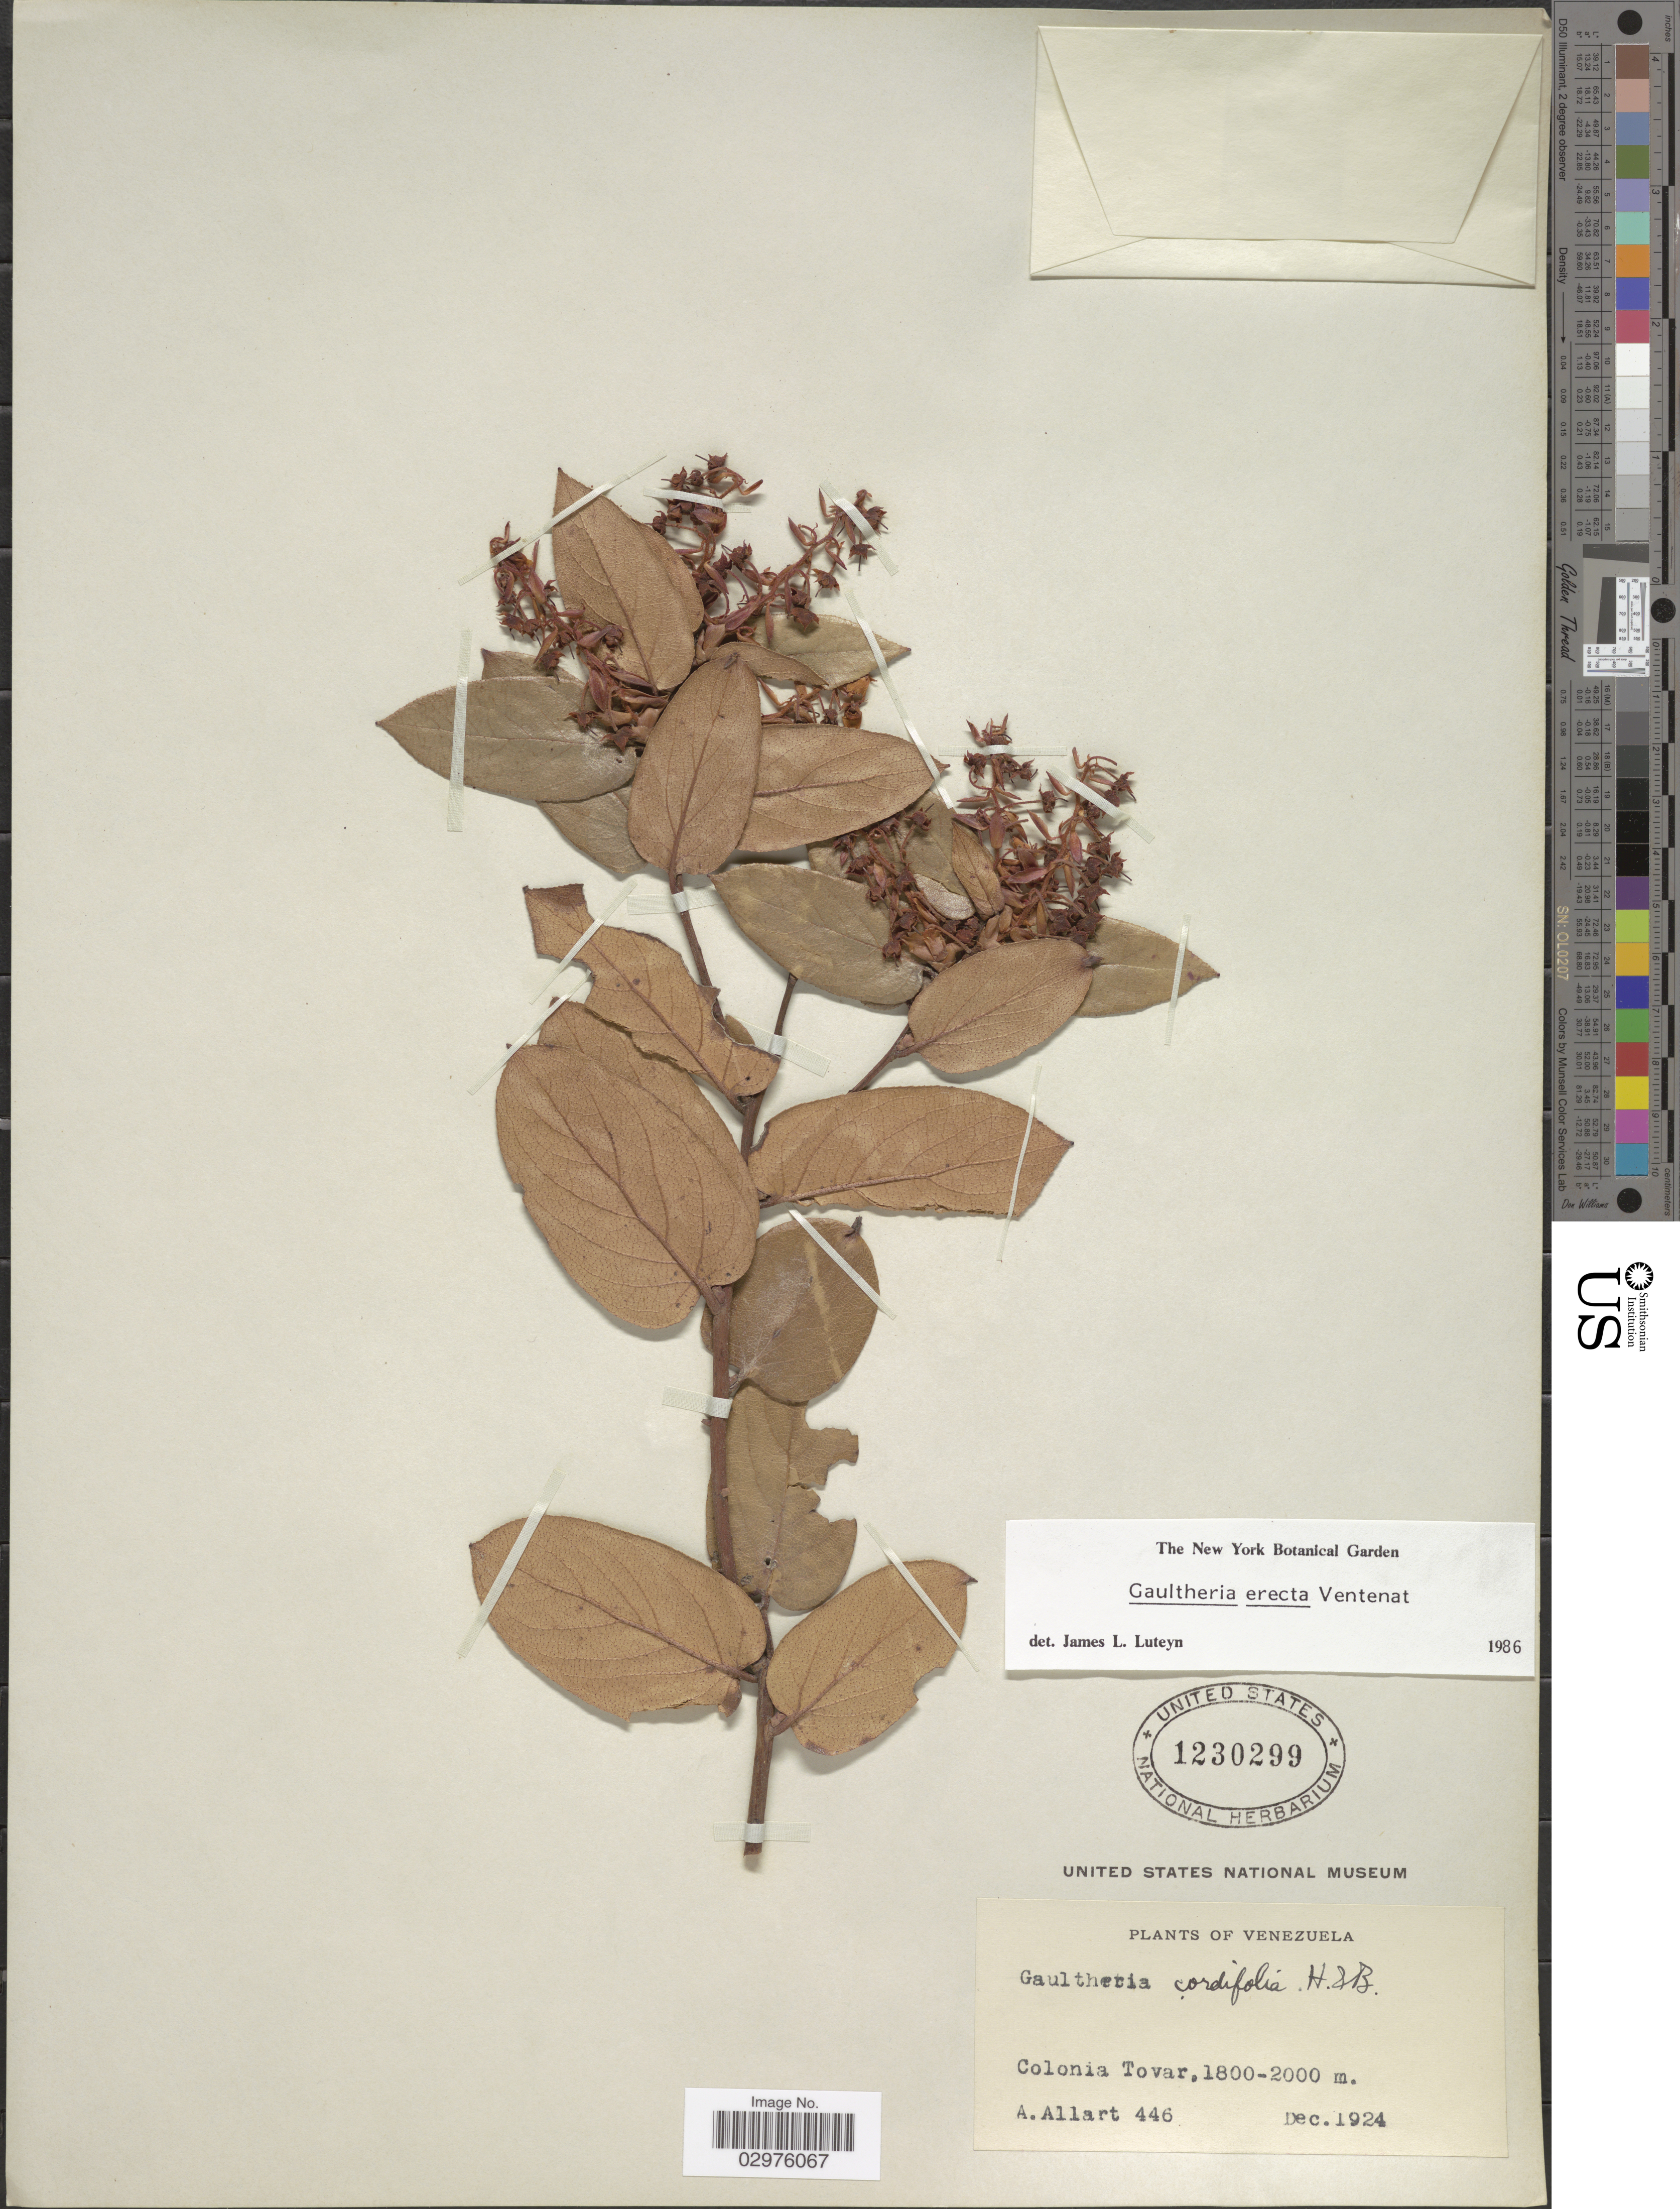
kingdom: Plantae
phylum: Tracheophyta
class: Magnoliopsida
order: Ericales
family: Ericaceae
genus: Gaultheria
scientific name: Gaultheria erecta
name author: Vent.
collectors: A. Allart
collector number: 446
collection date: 1924-12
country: Venezuela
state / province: Aragua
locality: Colonia Tovar.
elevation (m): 1800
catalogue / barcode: US 1230299